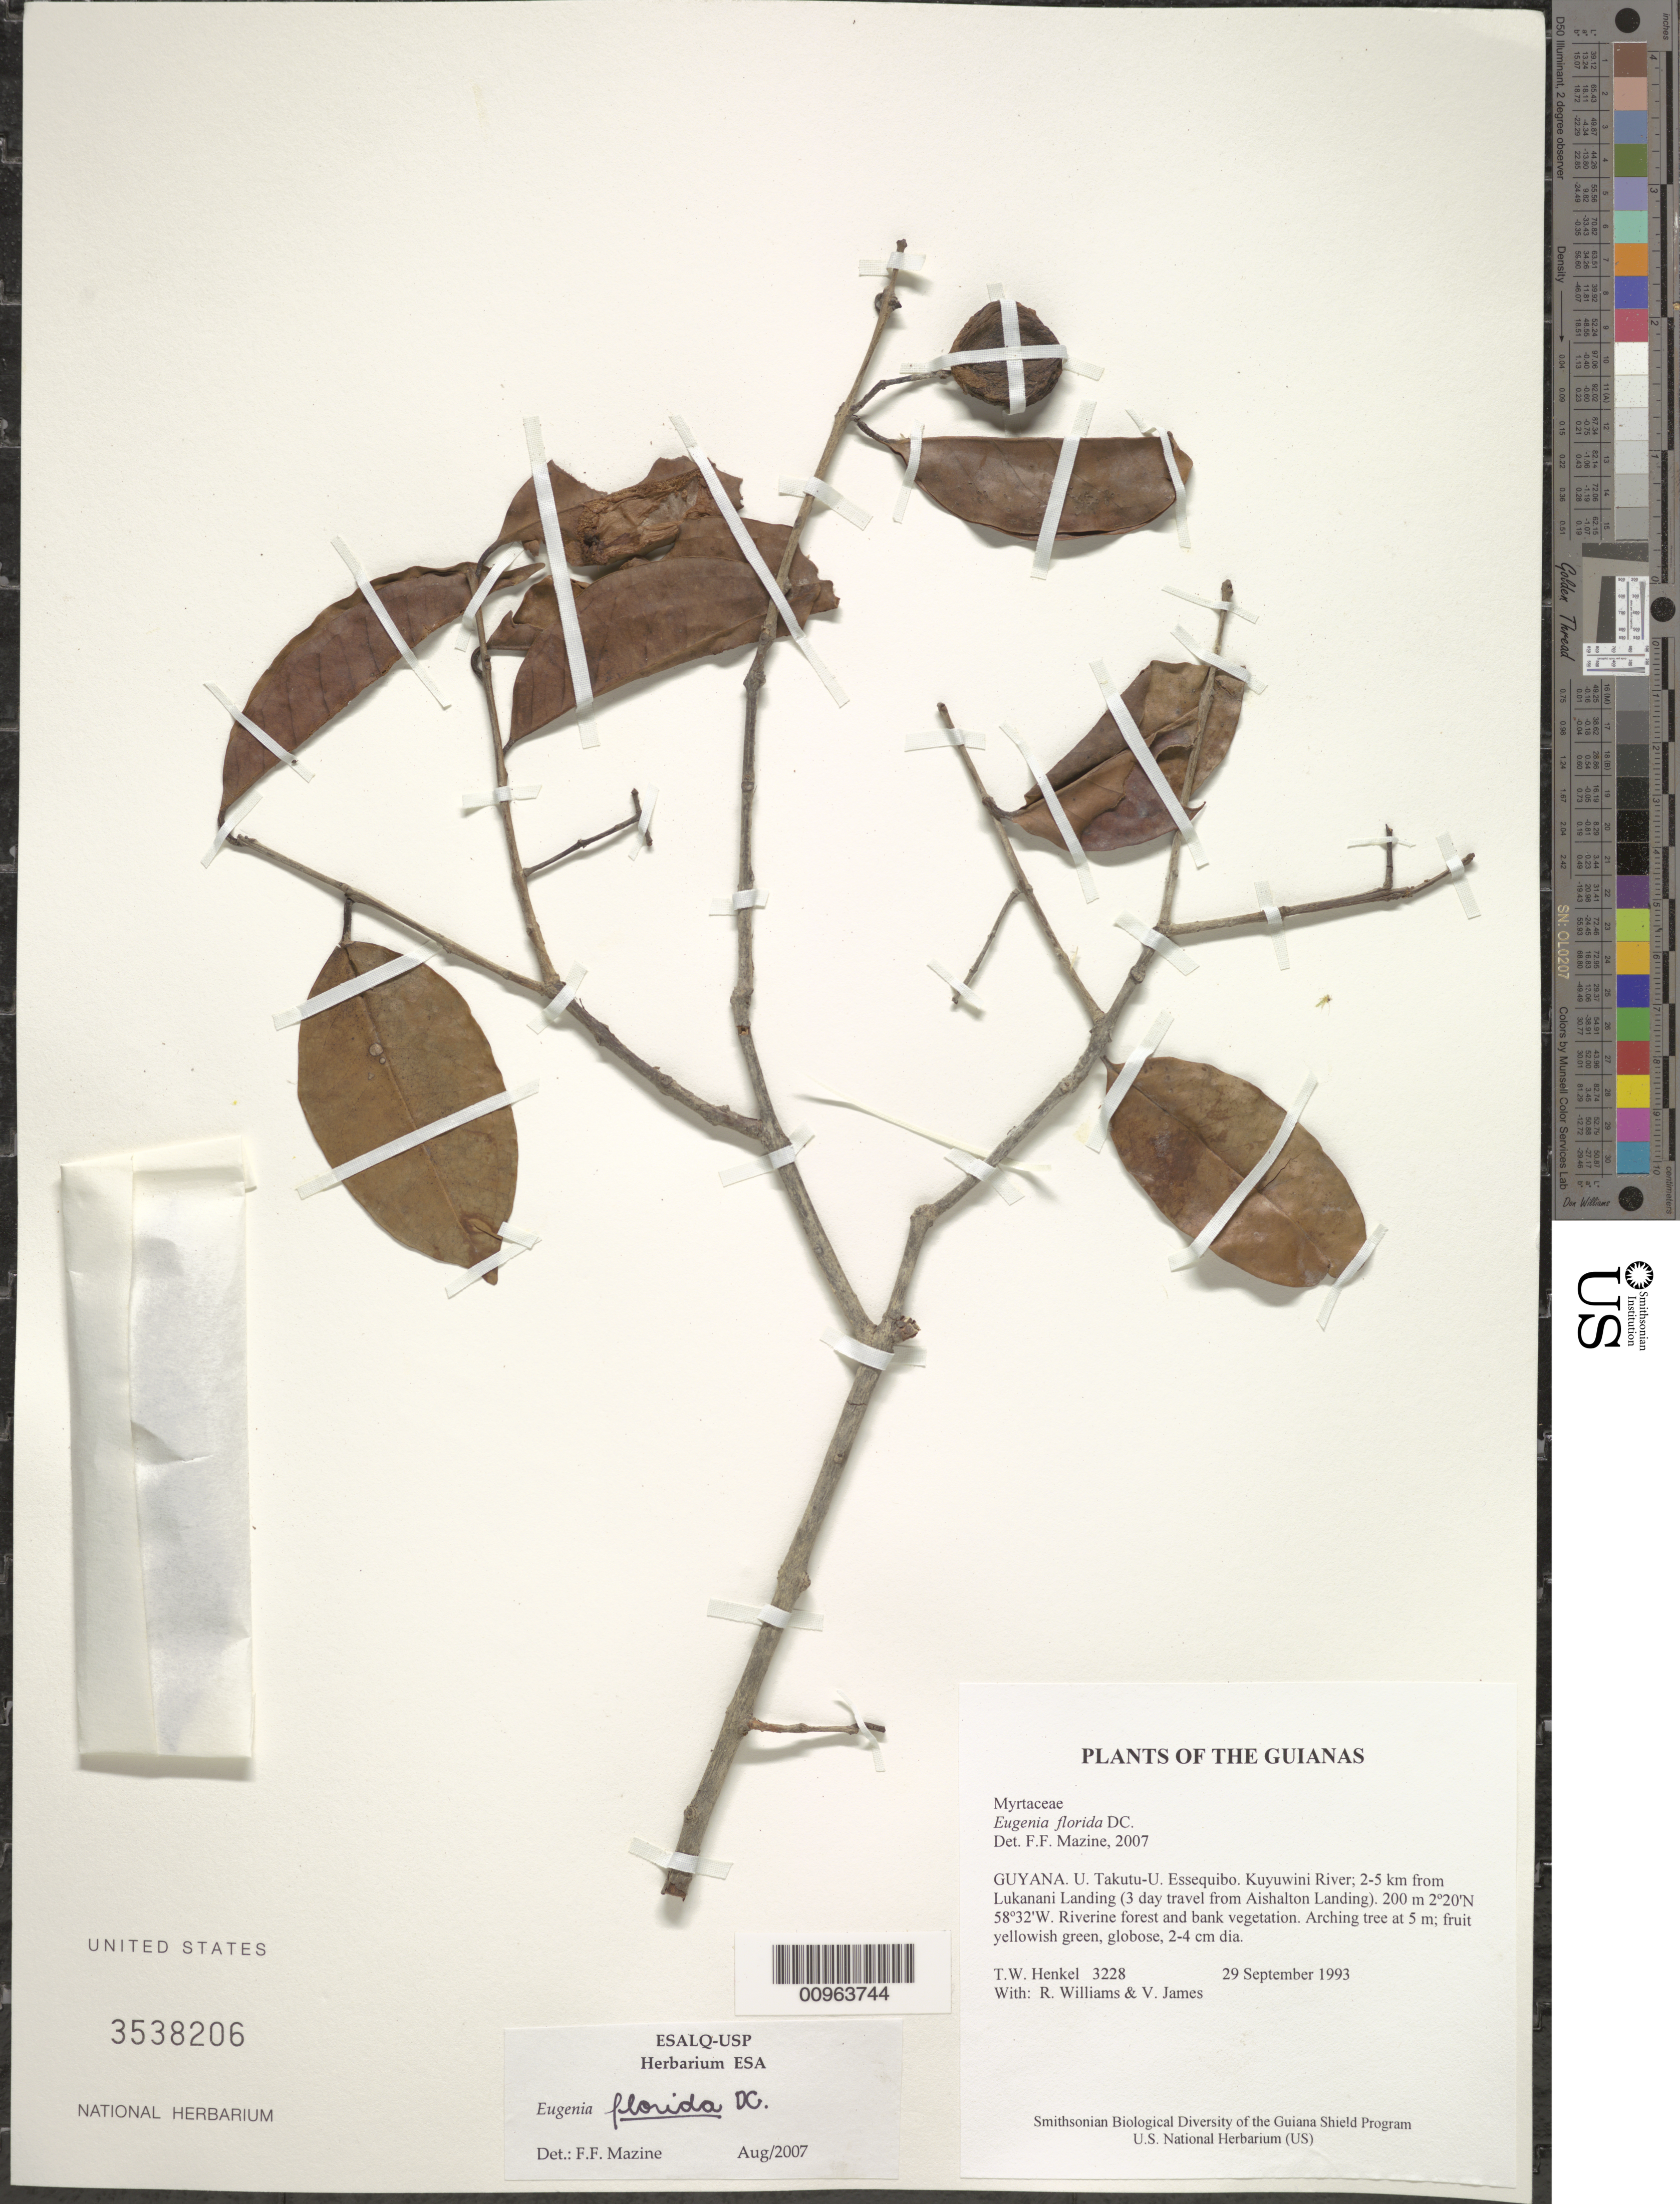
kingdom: Plantae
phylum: Tracheophyta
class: Magnoliopsida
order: Myrtales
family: Myrtaceae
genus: Eugenia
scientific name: Eugenia florida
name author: DC.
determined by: Mazine, Fiorella F.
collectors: T. Henkel, R. Williams & V. James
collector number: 3228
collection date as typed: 29 September 1993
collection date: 1993-09-29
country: Guyana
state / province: U. Takutu-U. Essequibo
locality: Kuyuwini River; 2-5 km from Lukanani Landing (3 day travel from Aishalton Landing)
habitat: Riverine forest and bank vegetation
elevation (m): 200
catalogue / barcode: US 3538206